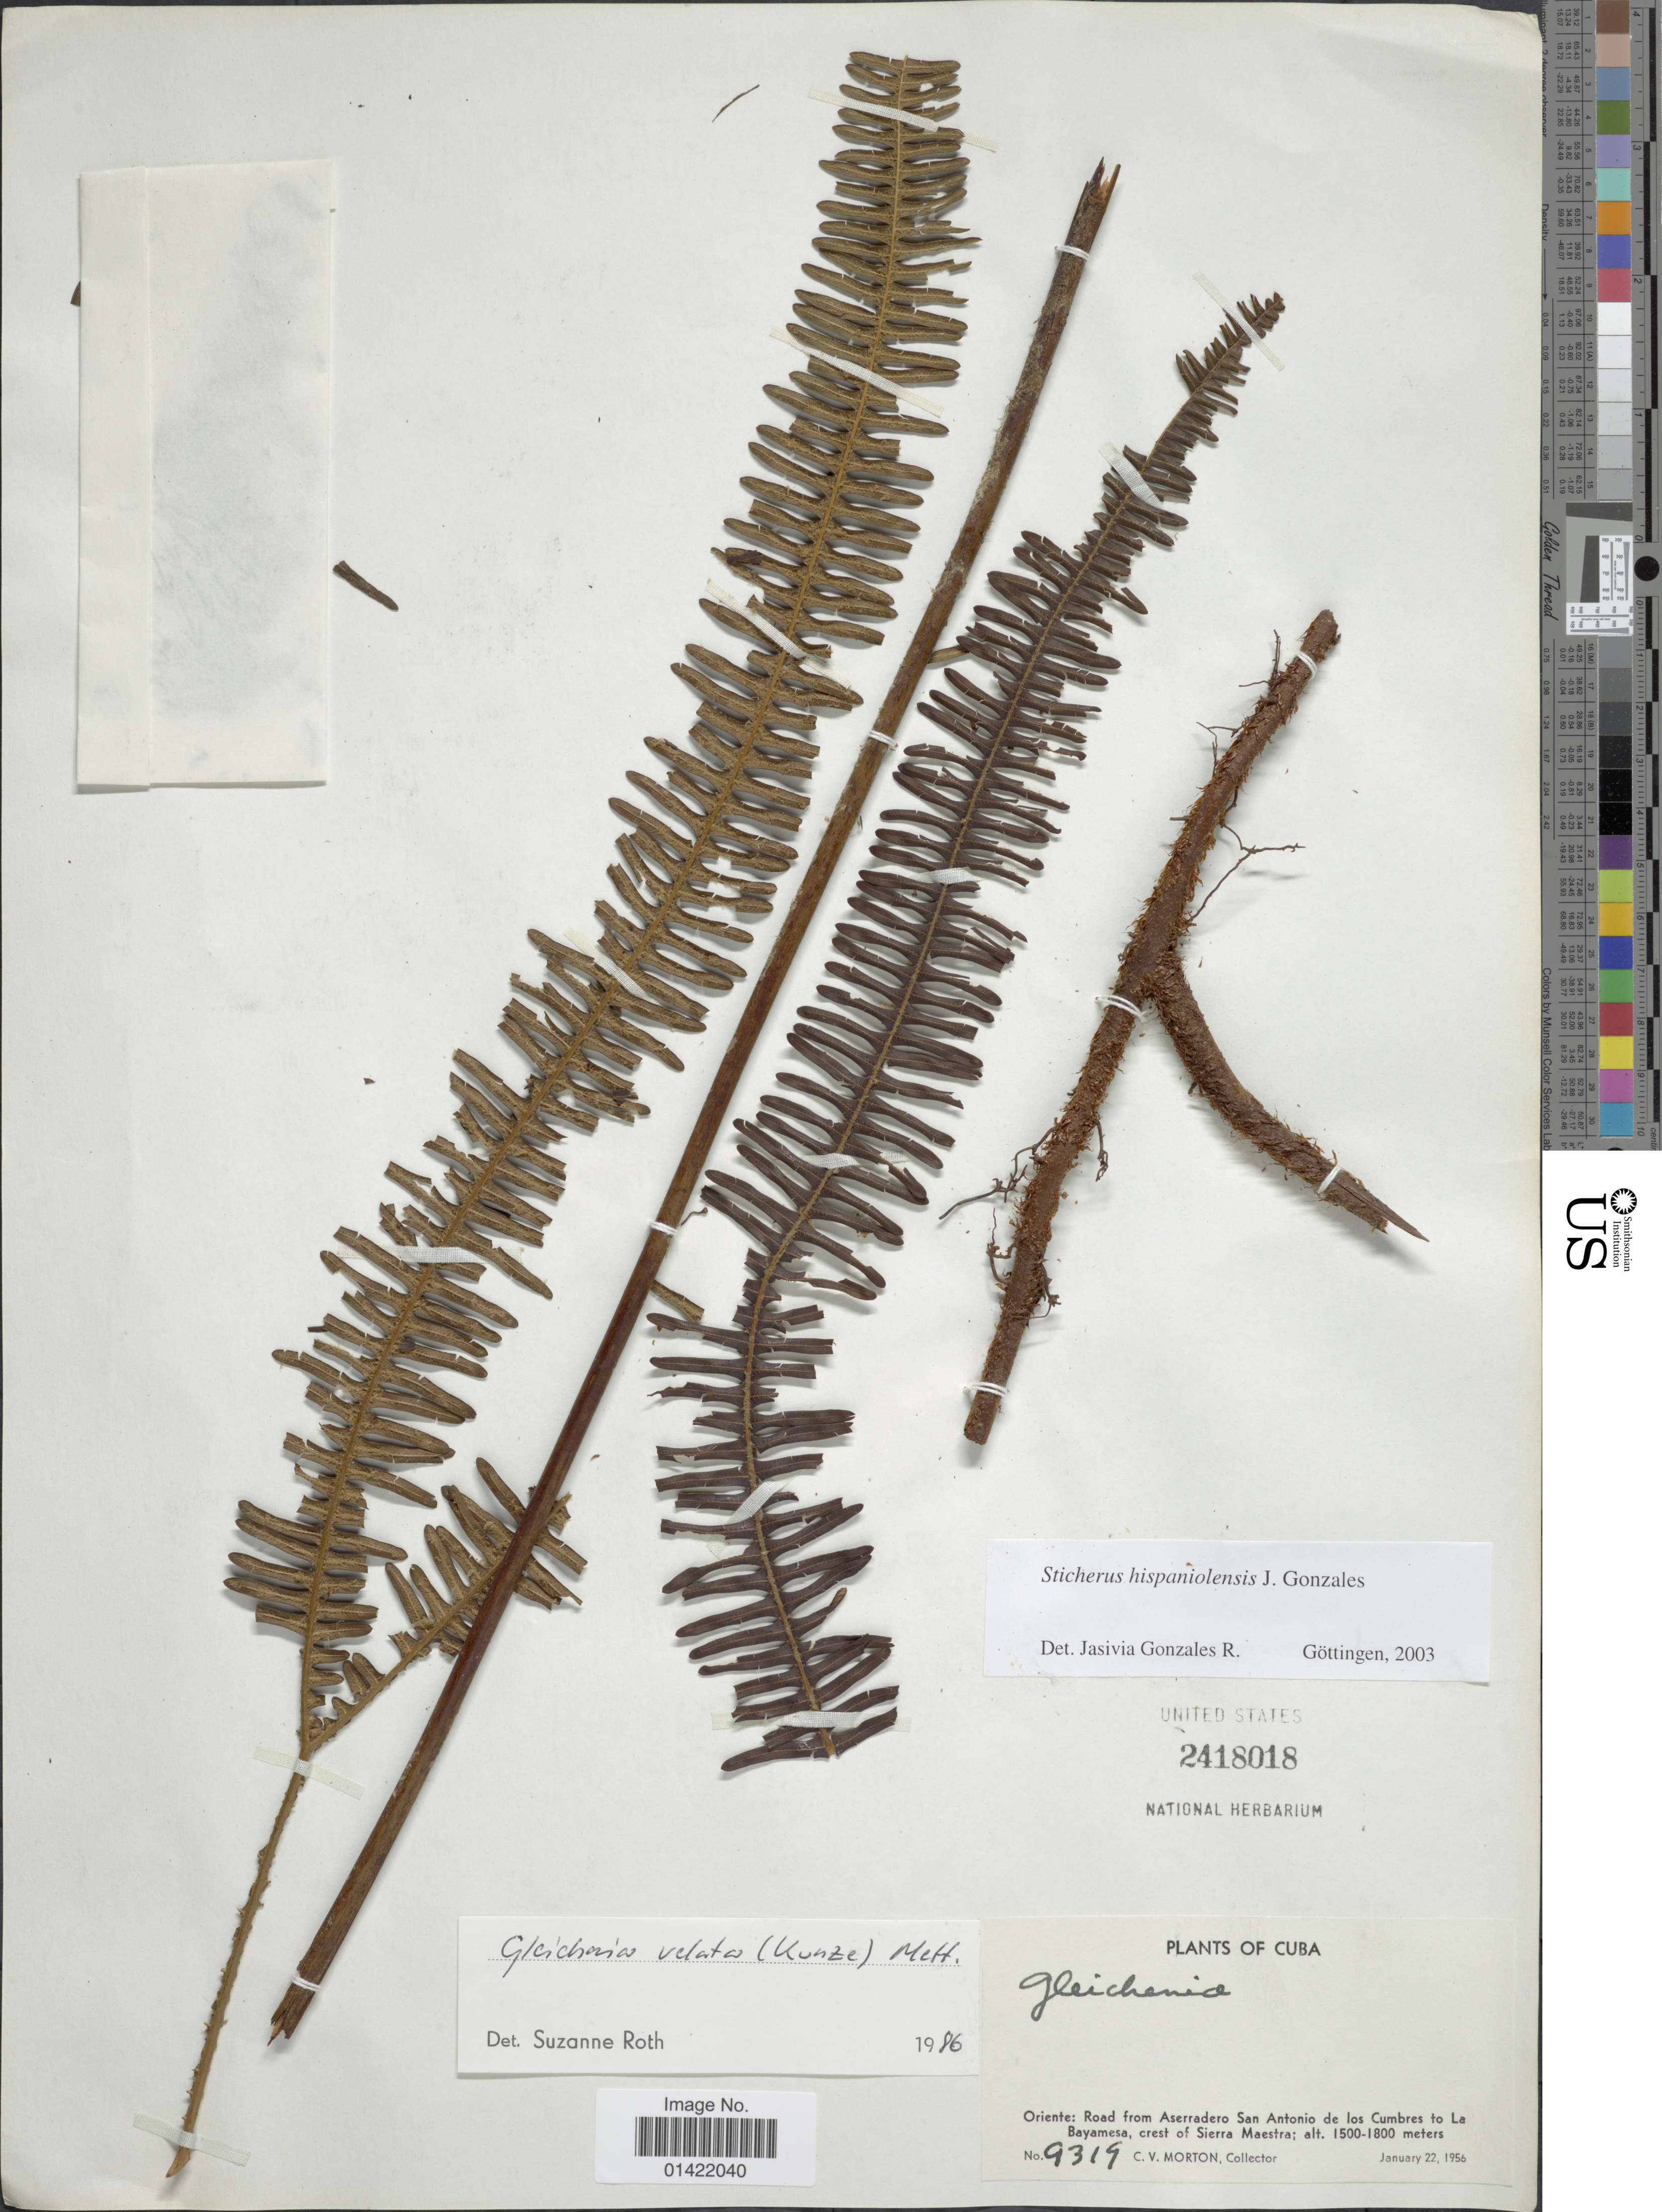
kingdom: Plantae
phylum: Tracheophyta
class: Polypodiopsida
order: Gleicheniales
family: Gleicheniaceae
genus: Sticherus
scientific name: Sticherus hispaniolensis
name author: J. Gonzales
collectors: C. V. Morton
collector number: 9319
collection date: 1956-07-22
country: Cuba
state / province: Oriente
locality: Road from Aserradero San Antonio de los Cumbres to La Bayamesa, crest of Sierra Maestra.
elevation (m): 1500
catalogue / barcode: US 2418018